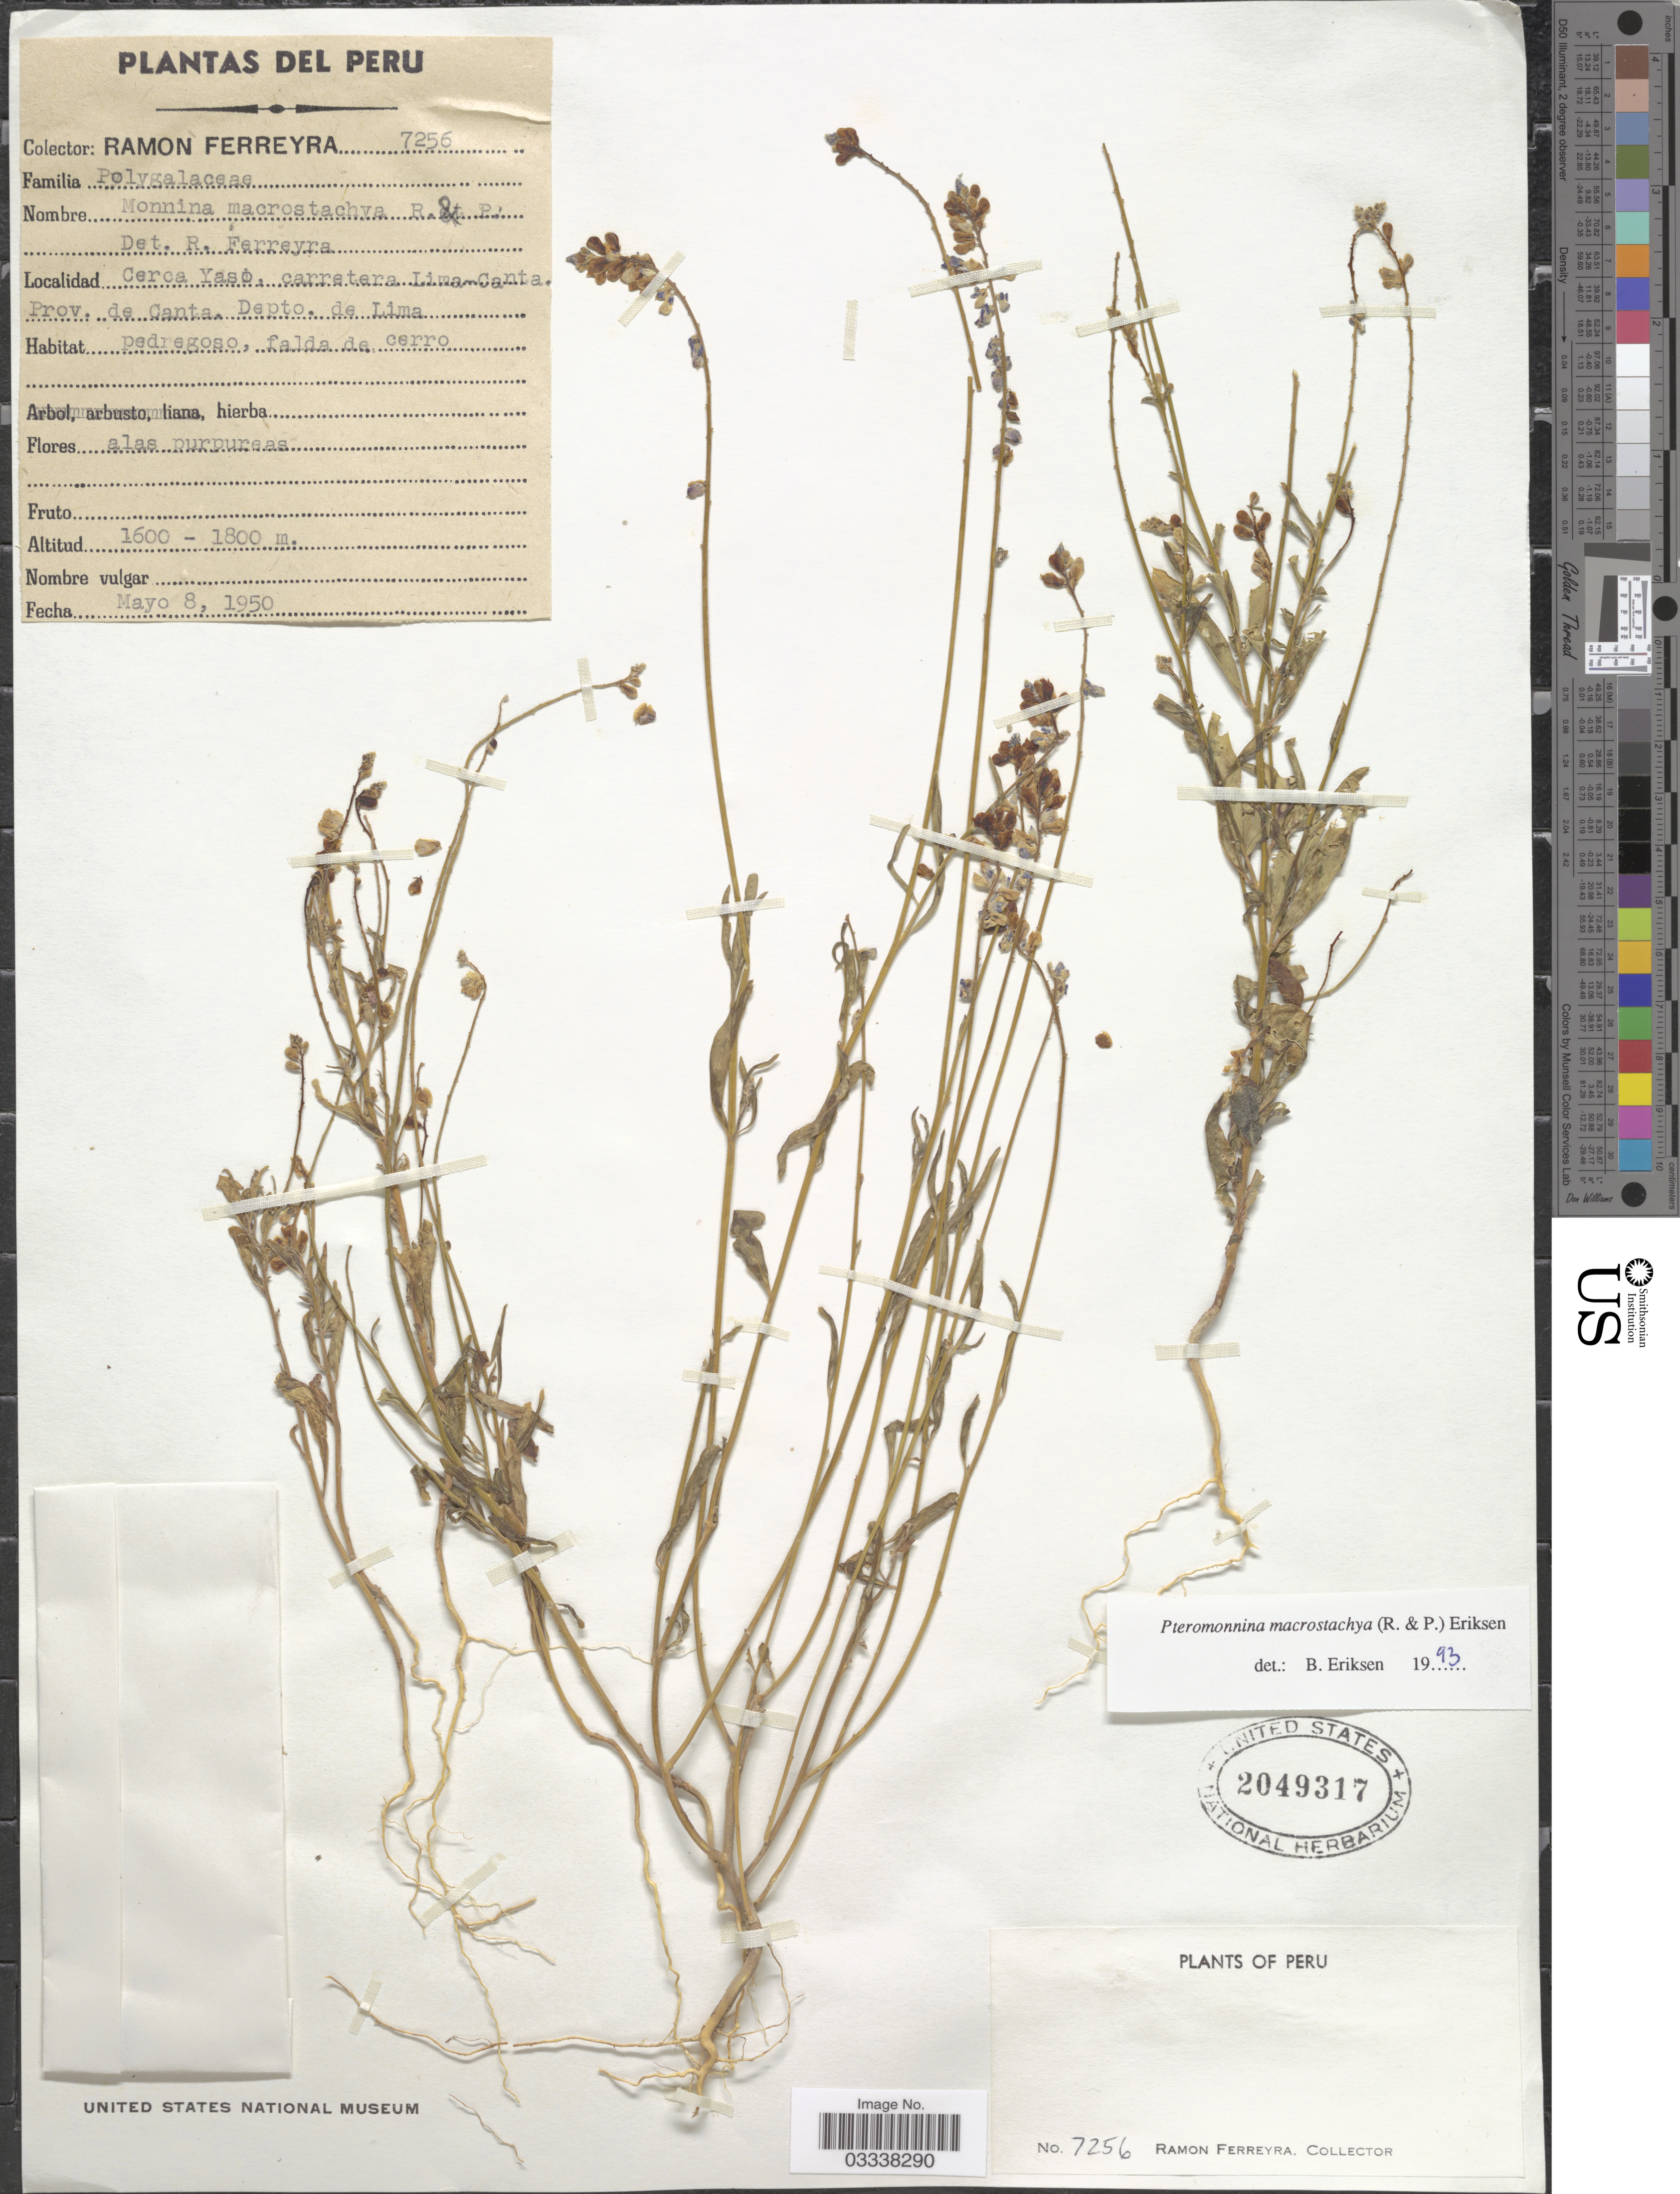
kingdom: Plantae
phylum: Tracheophyta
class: Magnoliopsida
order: Fabales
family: Polygalaceae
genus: Monnina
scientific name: Monnina macrostachya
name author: Ruiz & Pav.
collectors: R. A. Ferreyra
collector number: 7256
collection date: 1950-05-08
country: Peru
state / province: Lima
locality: Cerca Yaso, carretera Lima-Canta. Prov. de Canta, Depto. de Lima.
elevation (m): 1600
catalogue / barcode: US 2049317